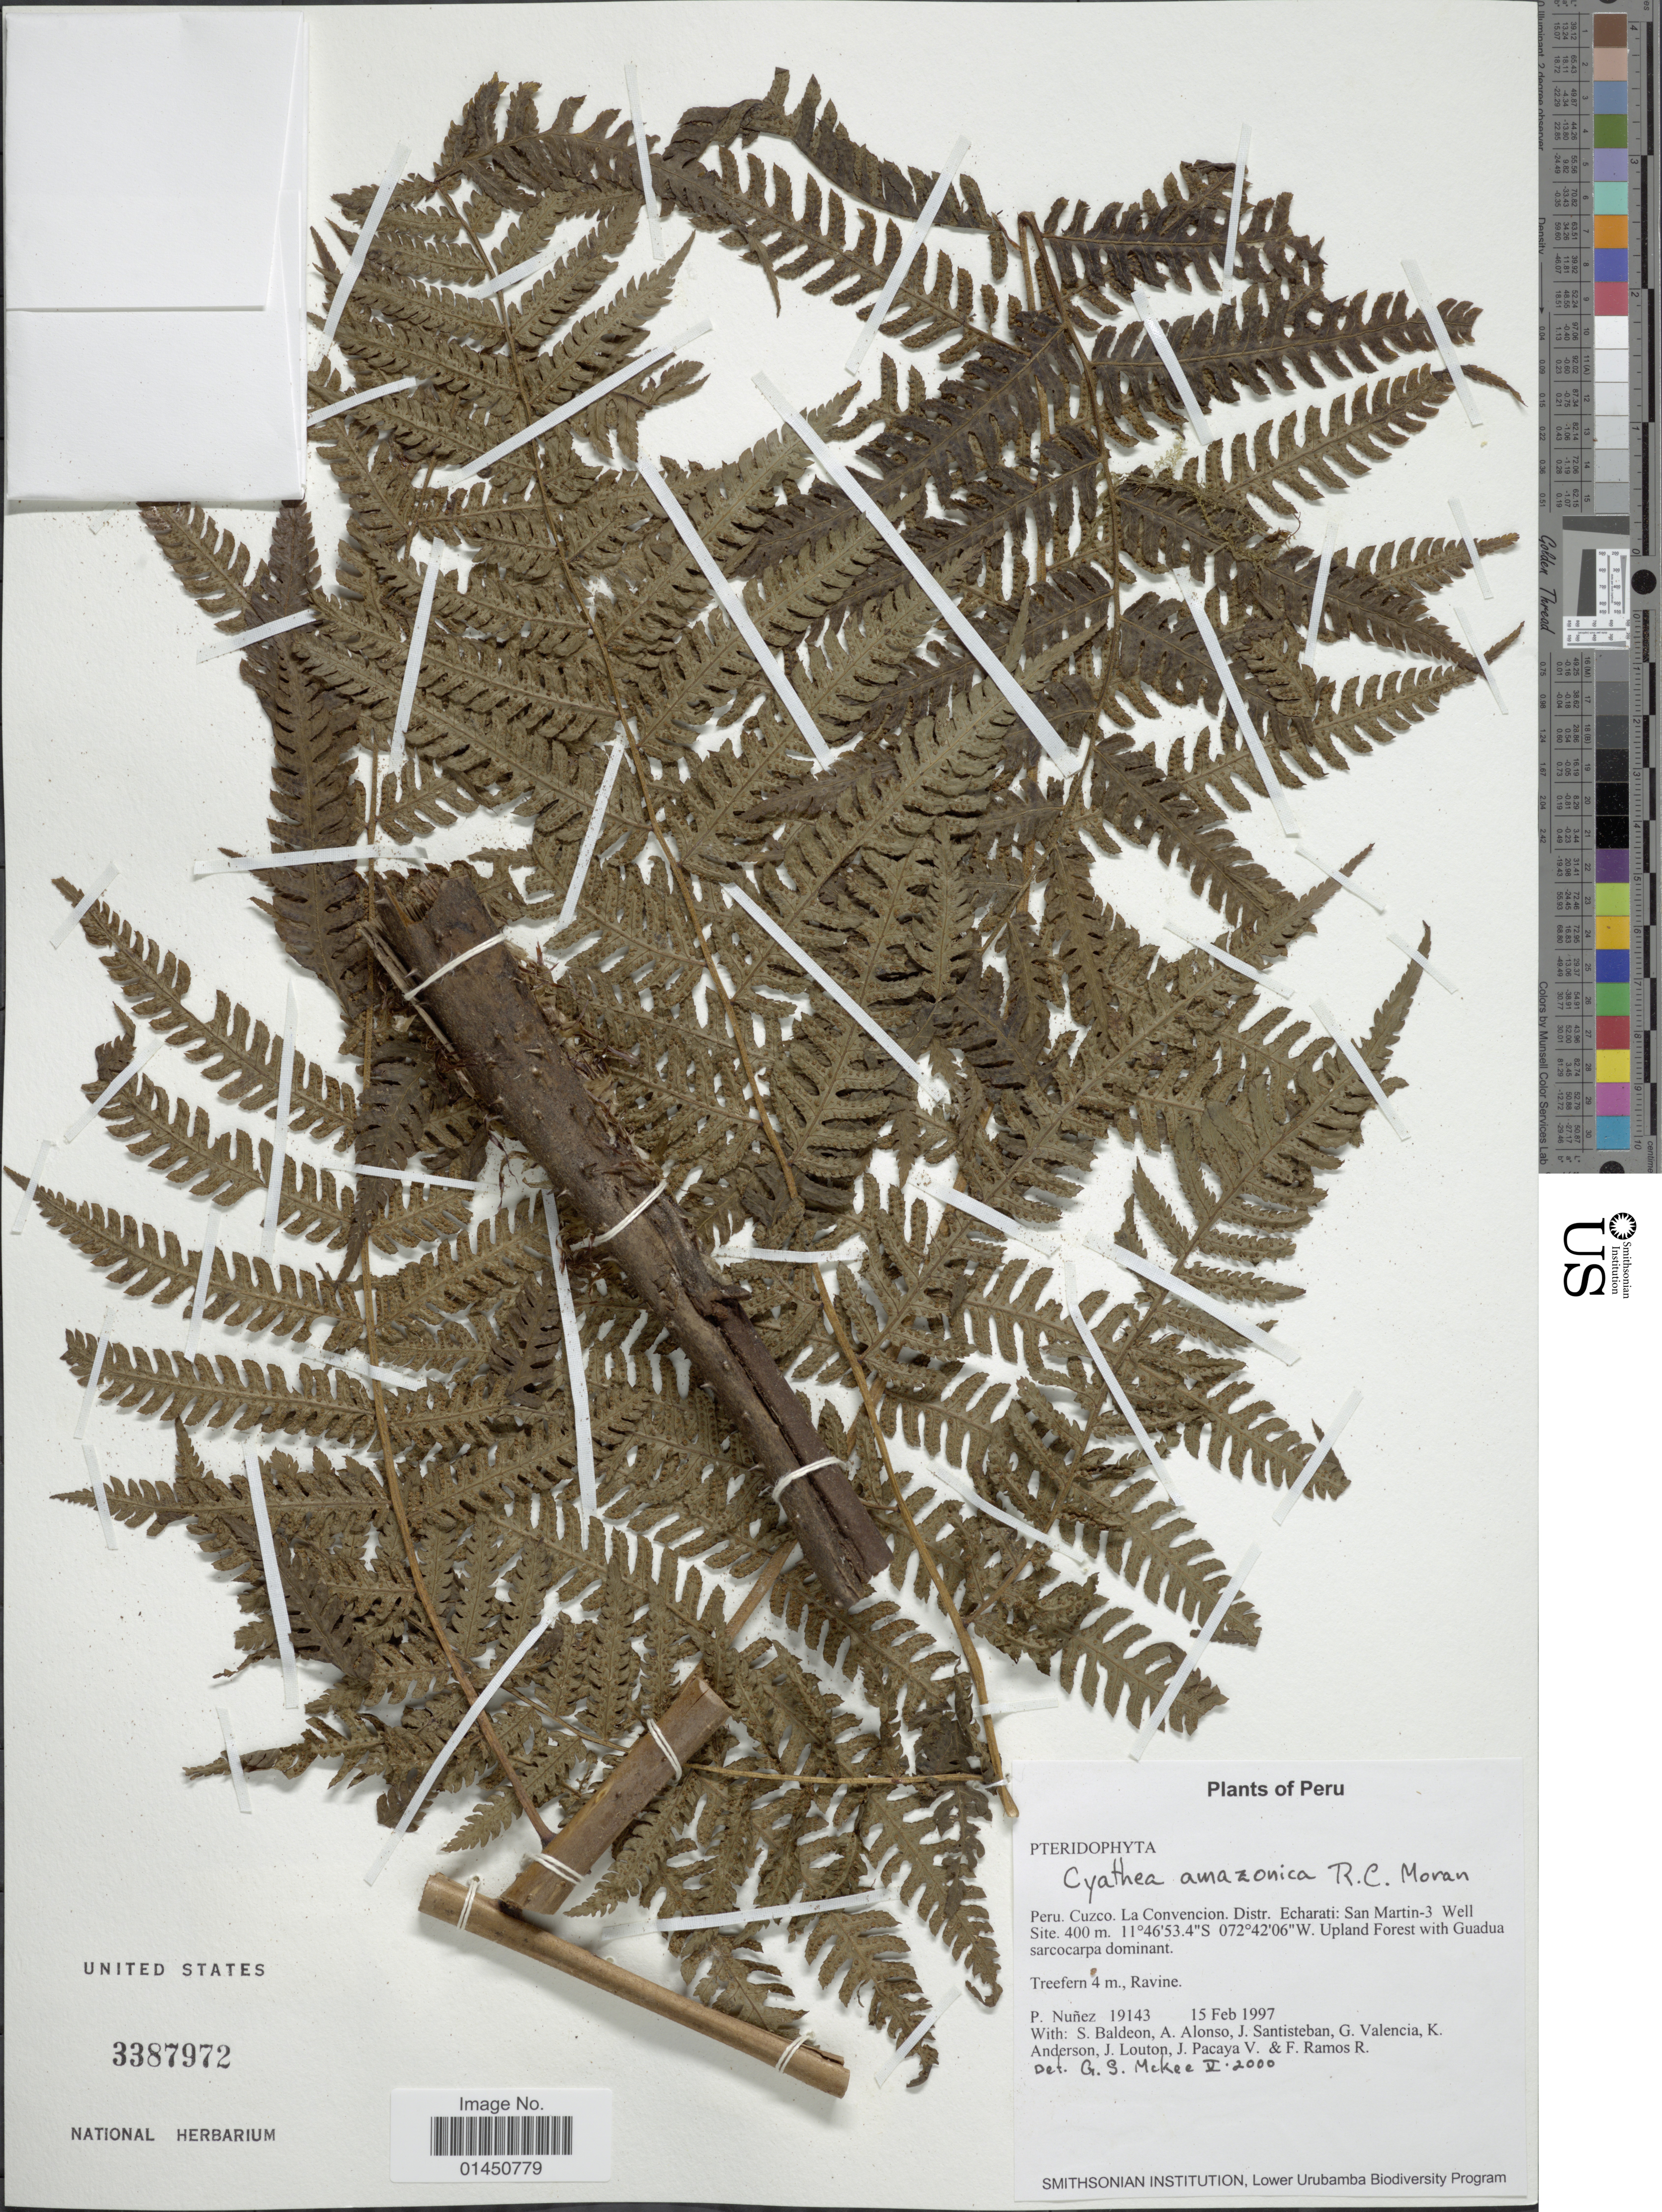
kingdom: Plantae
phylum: Tracheophyta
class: Polypodiopsida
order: Cyatheales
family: Cyatheaceae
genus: Cyathea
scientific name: Cyathea amazonica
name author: R.C. Moran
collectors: P. Nuñez V., S. Baldeon, A. Alonso, J. Santisteban & et al.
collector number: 19143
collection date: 1997-02-15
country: Peru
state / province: Cusco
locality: La Convencion, Distr. Echarati: San Martin-3 Well Site.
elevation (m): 400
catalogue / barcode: US 3387972